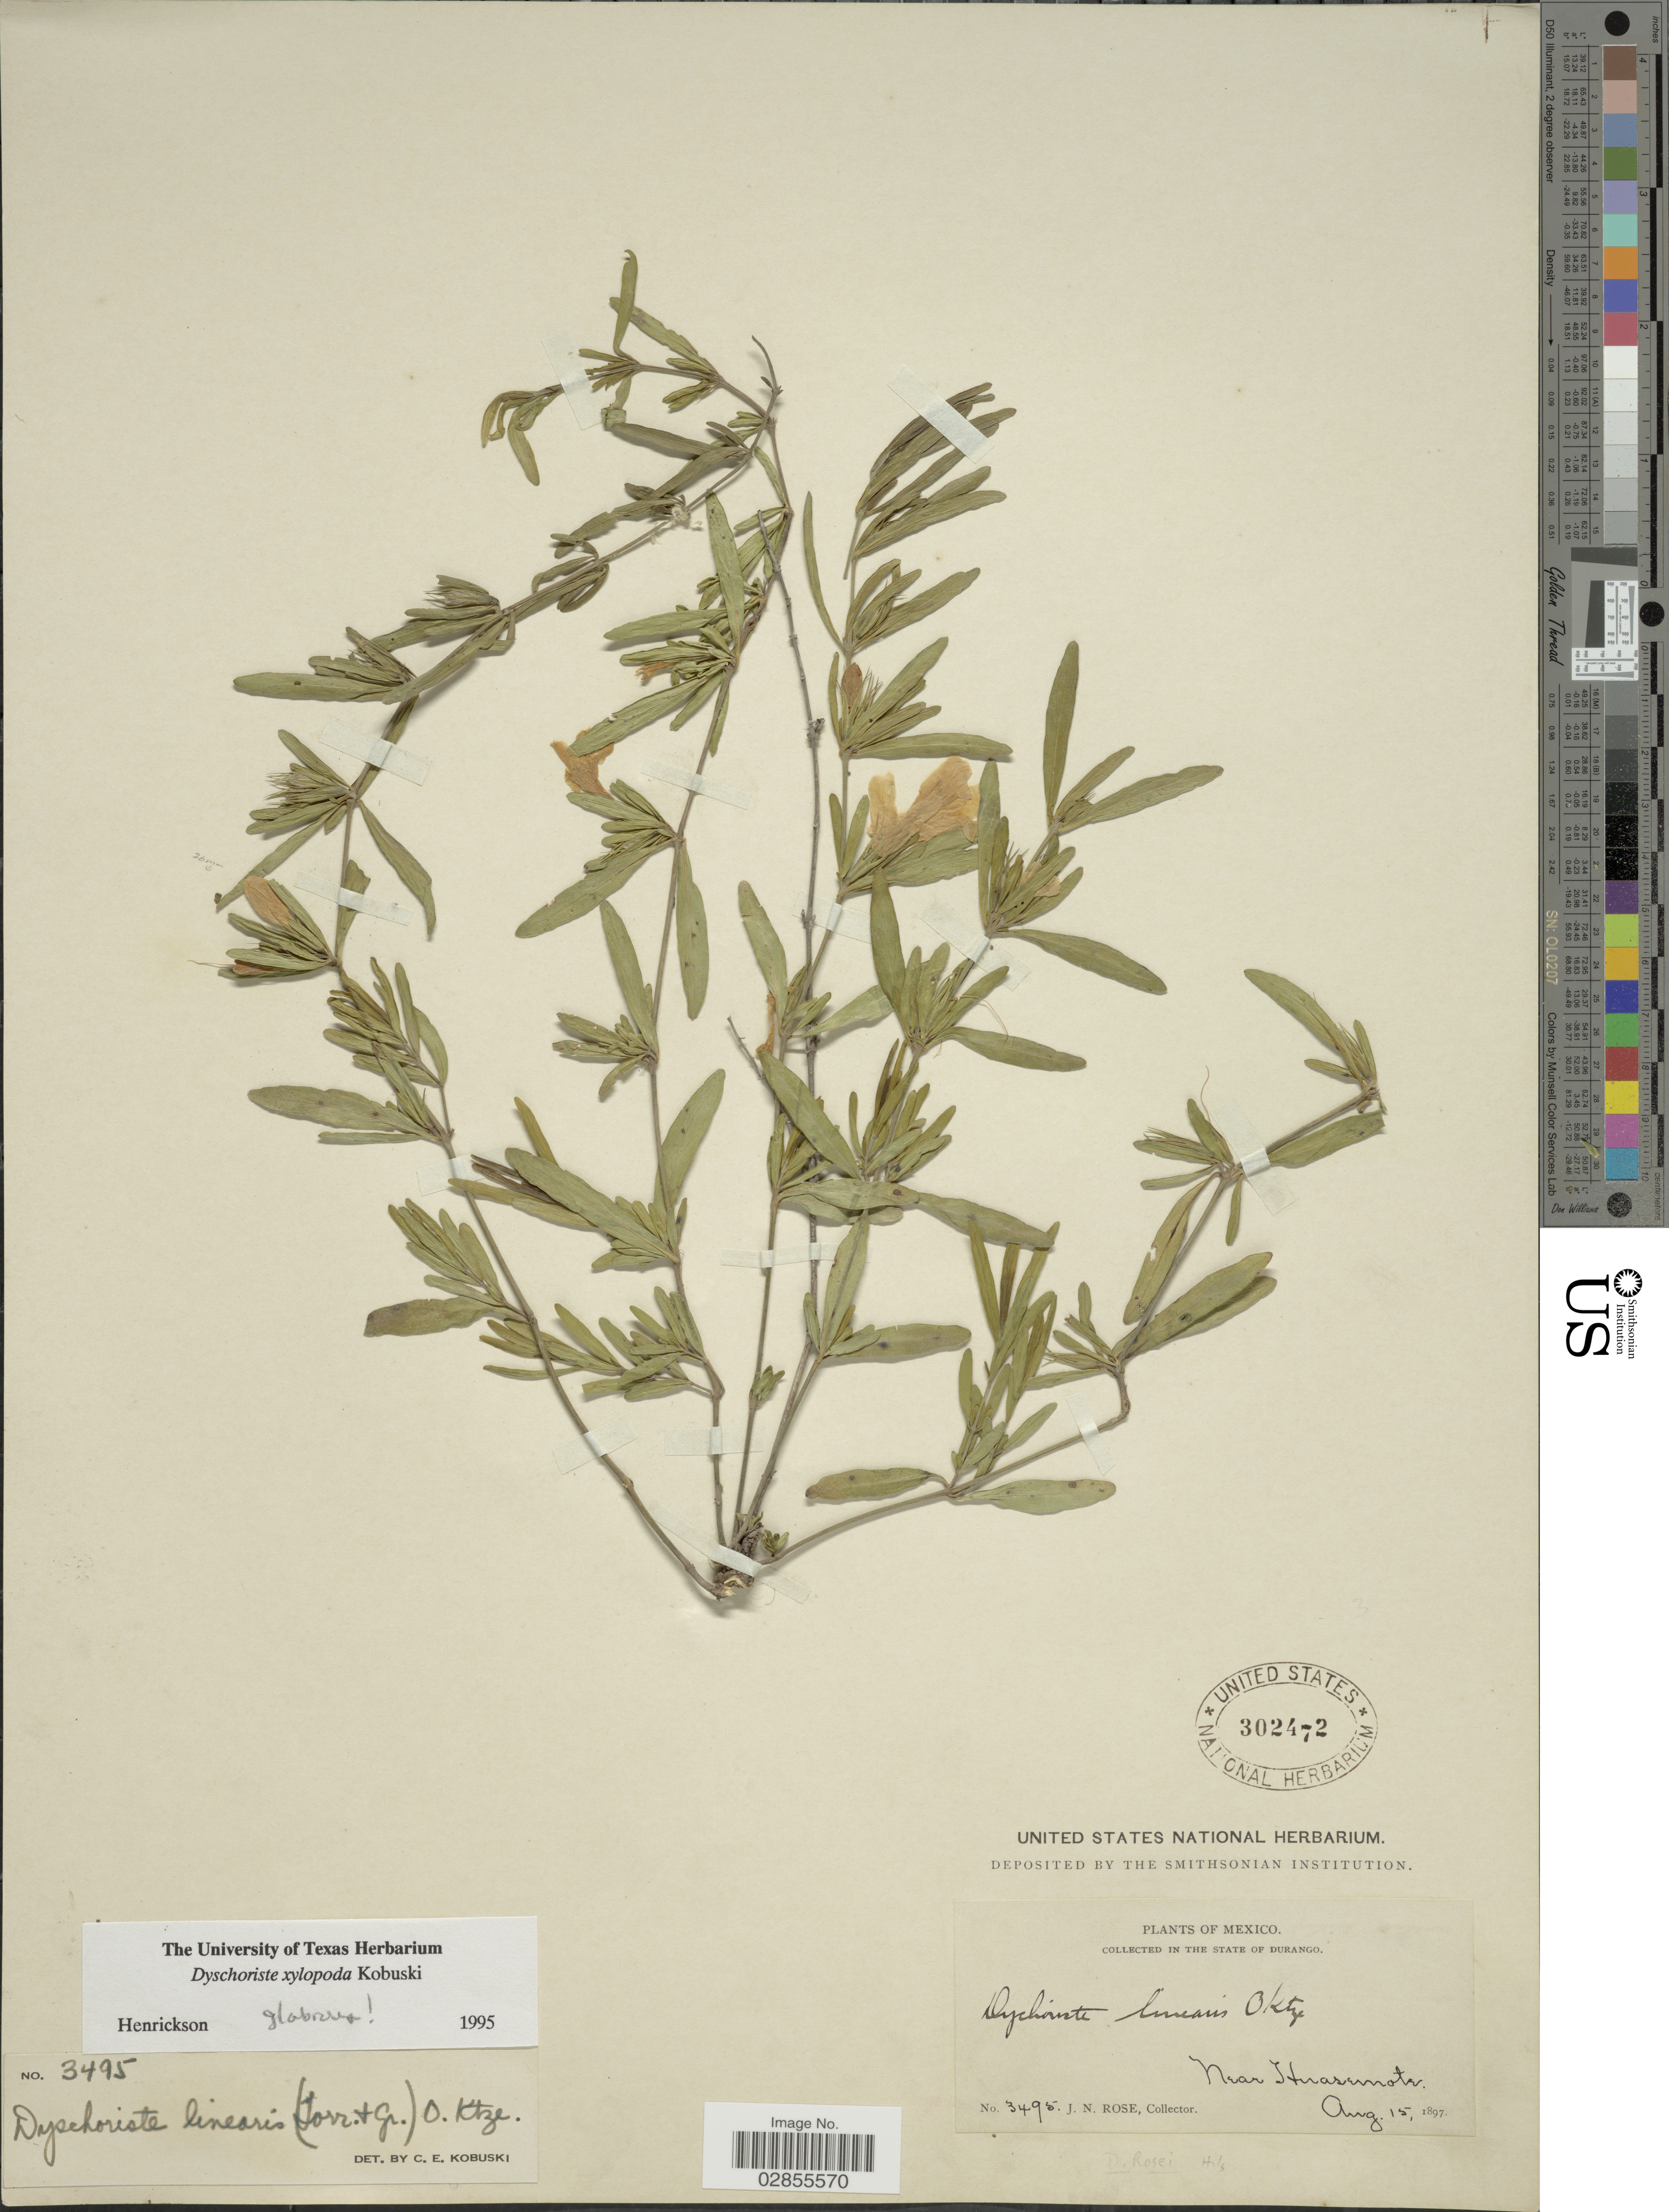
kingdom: Plantae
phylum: Tracheophyta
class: Magnoliopsida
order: Lamiales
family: Acanthaceae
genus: Dyschoriste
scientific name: Dyschoriste xylopoda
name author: Kobuski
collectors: J. N. Rose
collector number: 3495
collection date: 1897-08-15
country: Mexico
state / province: Durango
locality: Near Huasamota.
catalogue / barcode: US 302472